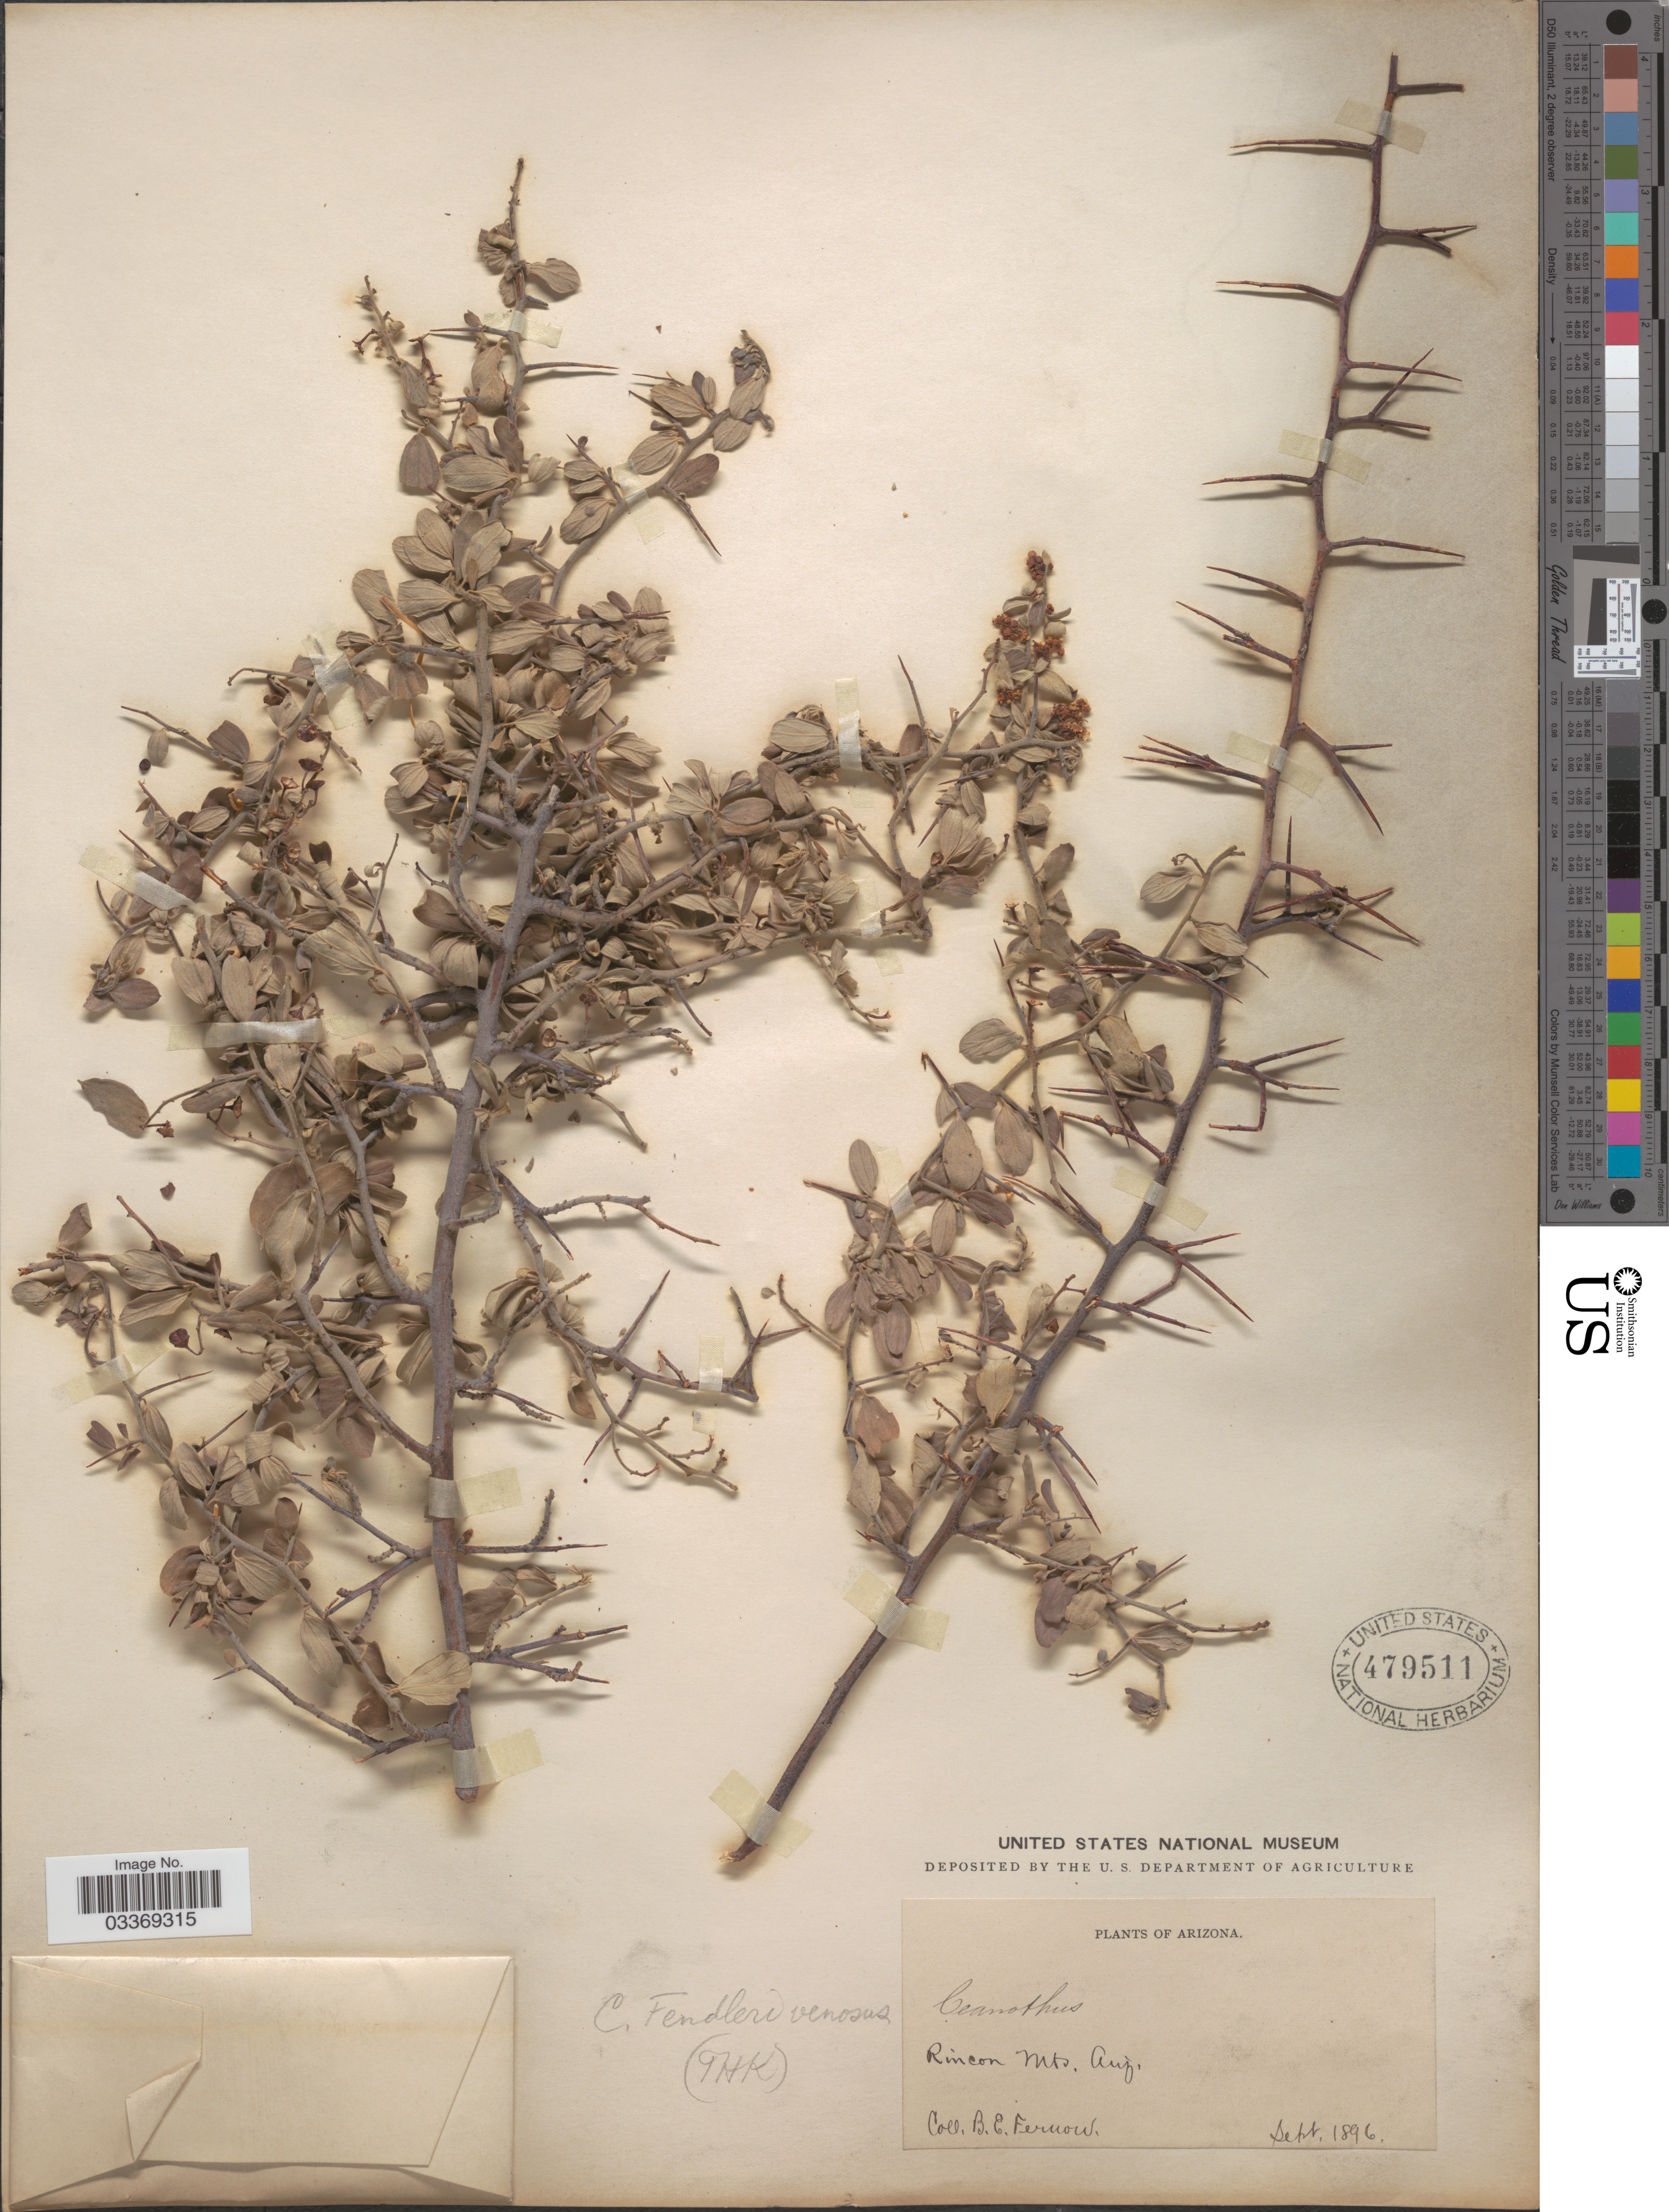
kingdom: Plantae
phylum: Tracheophyta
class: Magnoliopsida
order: Rosales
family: Rhamnaceae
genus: Ceanothus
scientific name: Ceanothus fendleri var. venosus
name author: (A. Gray) Trel.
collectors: B. Fernow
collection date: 1896-09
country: United States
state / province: Arizona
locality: Rincon Mts.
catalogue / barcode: US 479511